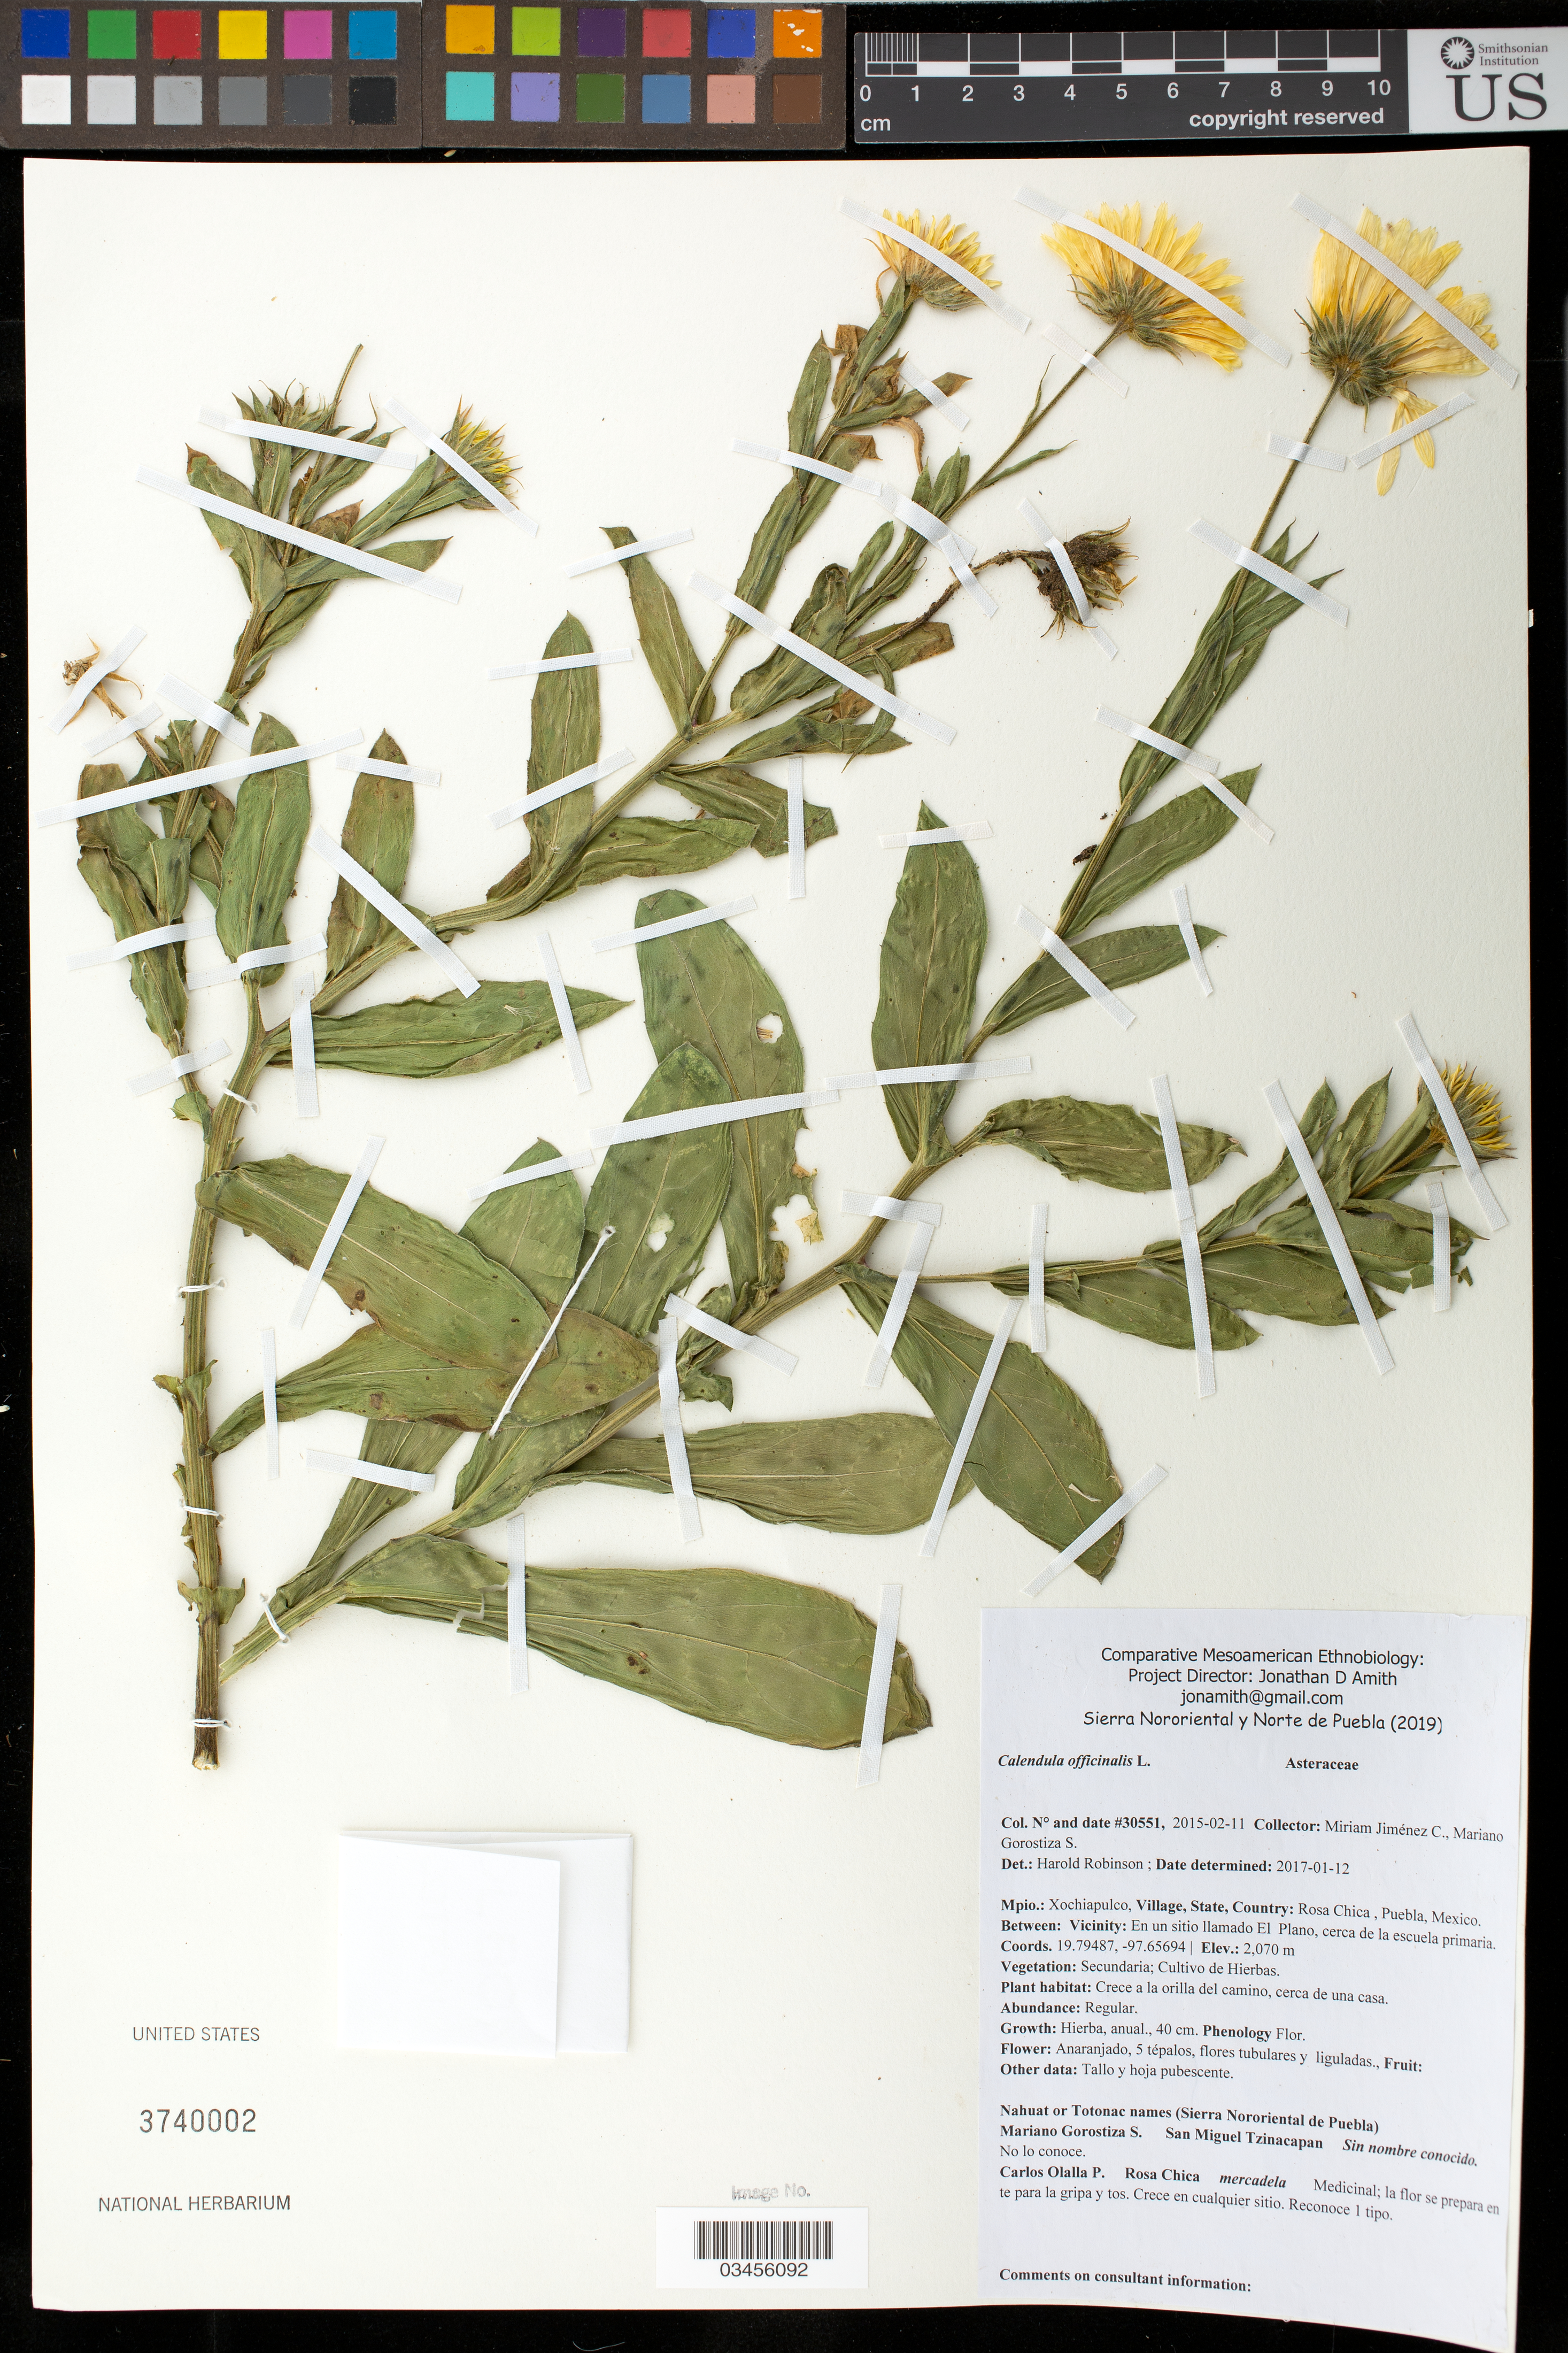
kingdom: Plantae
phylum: Tracheophyta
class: Magnoliopsida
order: Asterales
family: Asteraceae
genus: Calendula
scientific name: Calendula officinalis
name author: L.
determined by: Robinson, Harold E., (US)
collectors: M. Jiménez Chimil & M. Gorostiza S.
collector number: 30551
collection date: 2015-02-11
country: México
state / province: Puebla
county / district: Xochiapulco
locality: PUEBLO: Rosa Chica; LOCALIDAD EXACTA: En un sitio llamado El Plano, cerca de la escuela primaria.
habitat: Cultivo de Hierbas | Crece a la orilla del camino, cerca de una casa.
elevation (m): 2070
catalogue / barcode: US 3740002